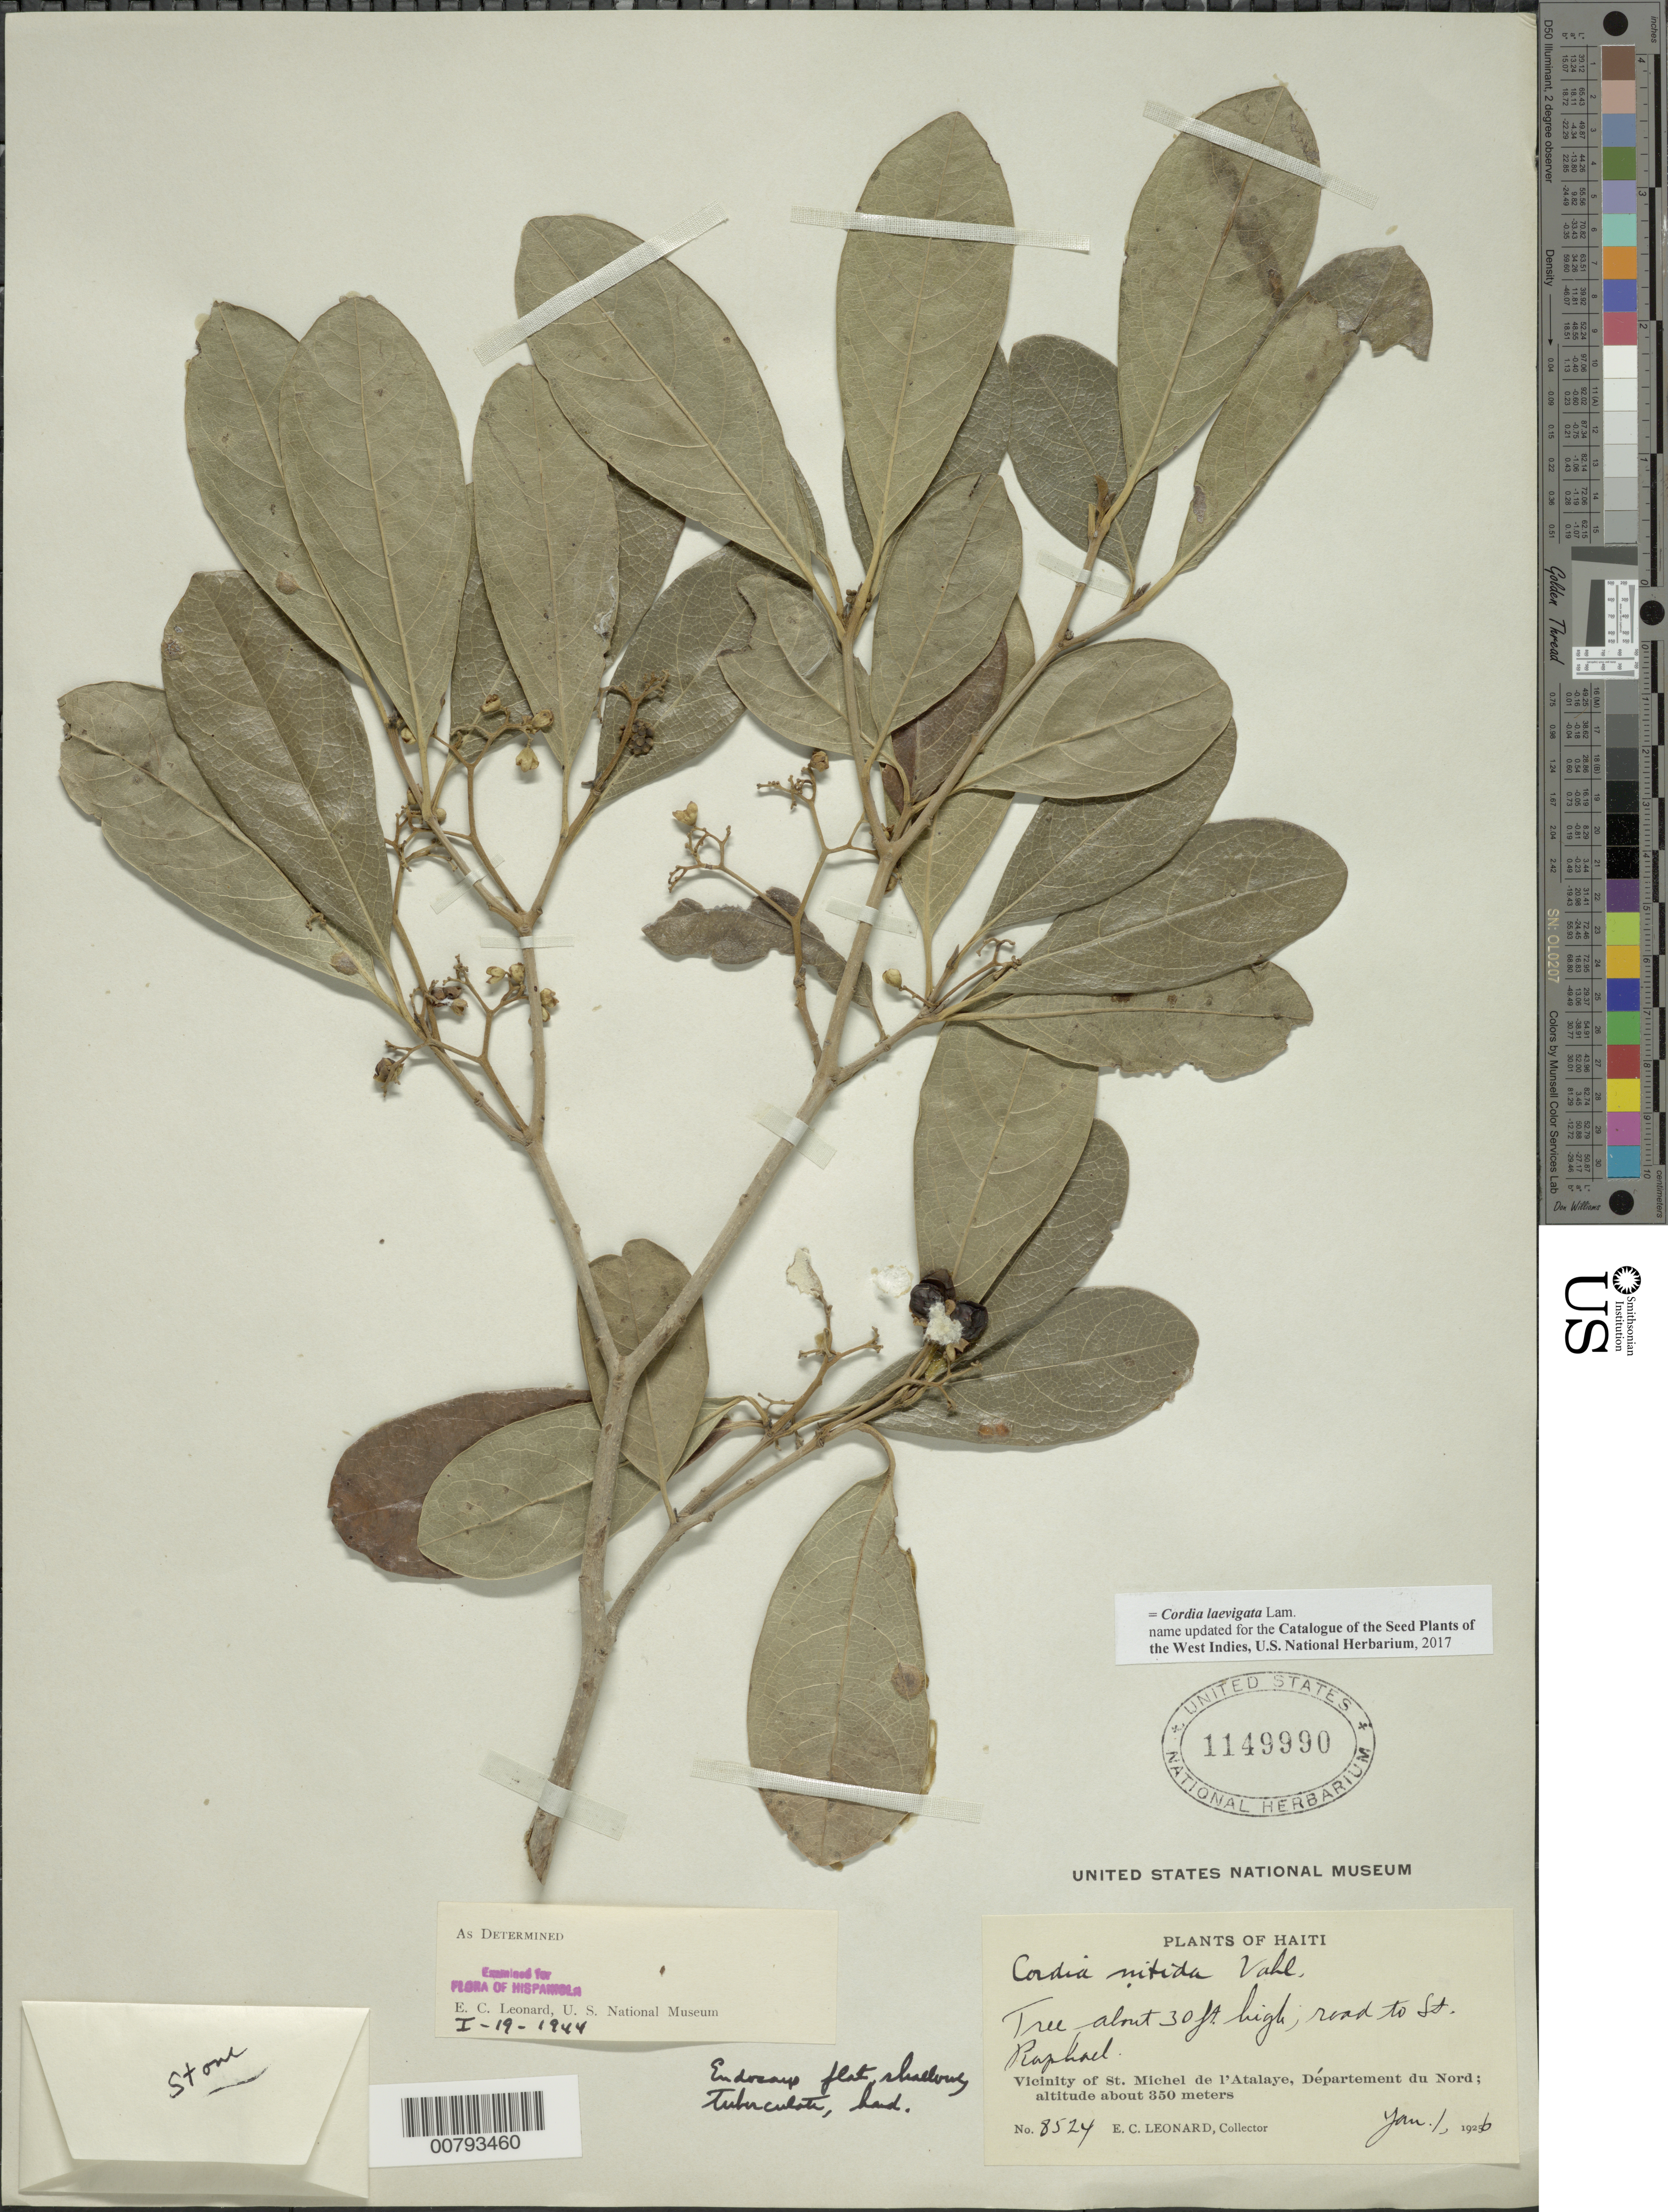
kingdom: Plantae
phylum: Tracheophyta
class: Magnoliopsida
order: Boraginales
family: Cordiaceae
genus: Cordia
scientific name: Cordia laevigata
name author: Lam.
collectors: E. C. Leonard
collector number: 8524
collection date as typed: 01 Jan 1926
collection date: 1926-01-01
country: Haiti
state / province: Nord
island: Hispaniola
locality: Vicinity of St. Michel de l'Atalaye, road to St. Raphael.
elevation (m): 350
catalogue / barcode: US 1149990